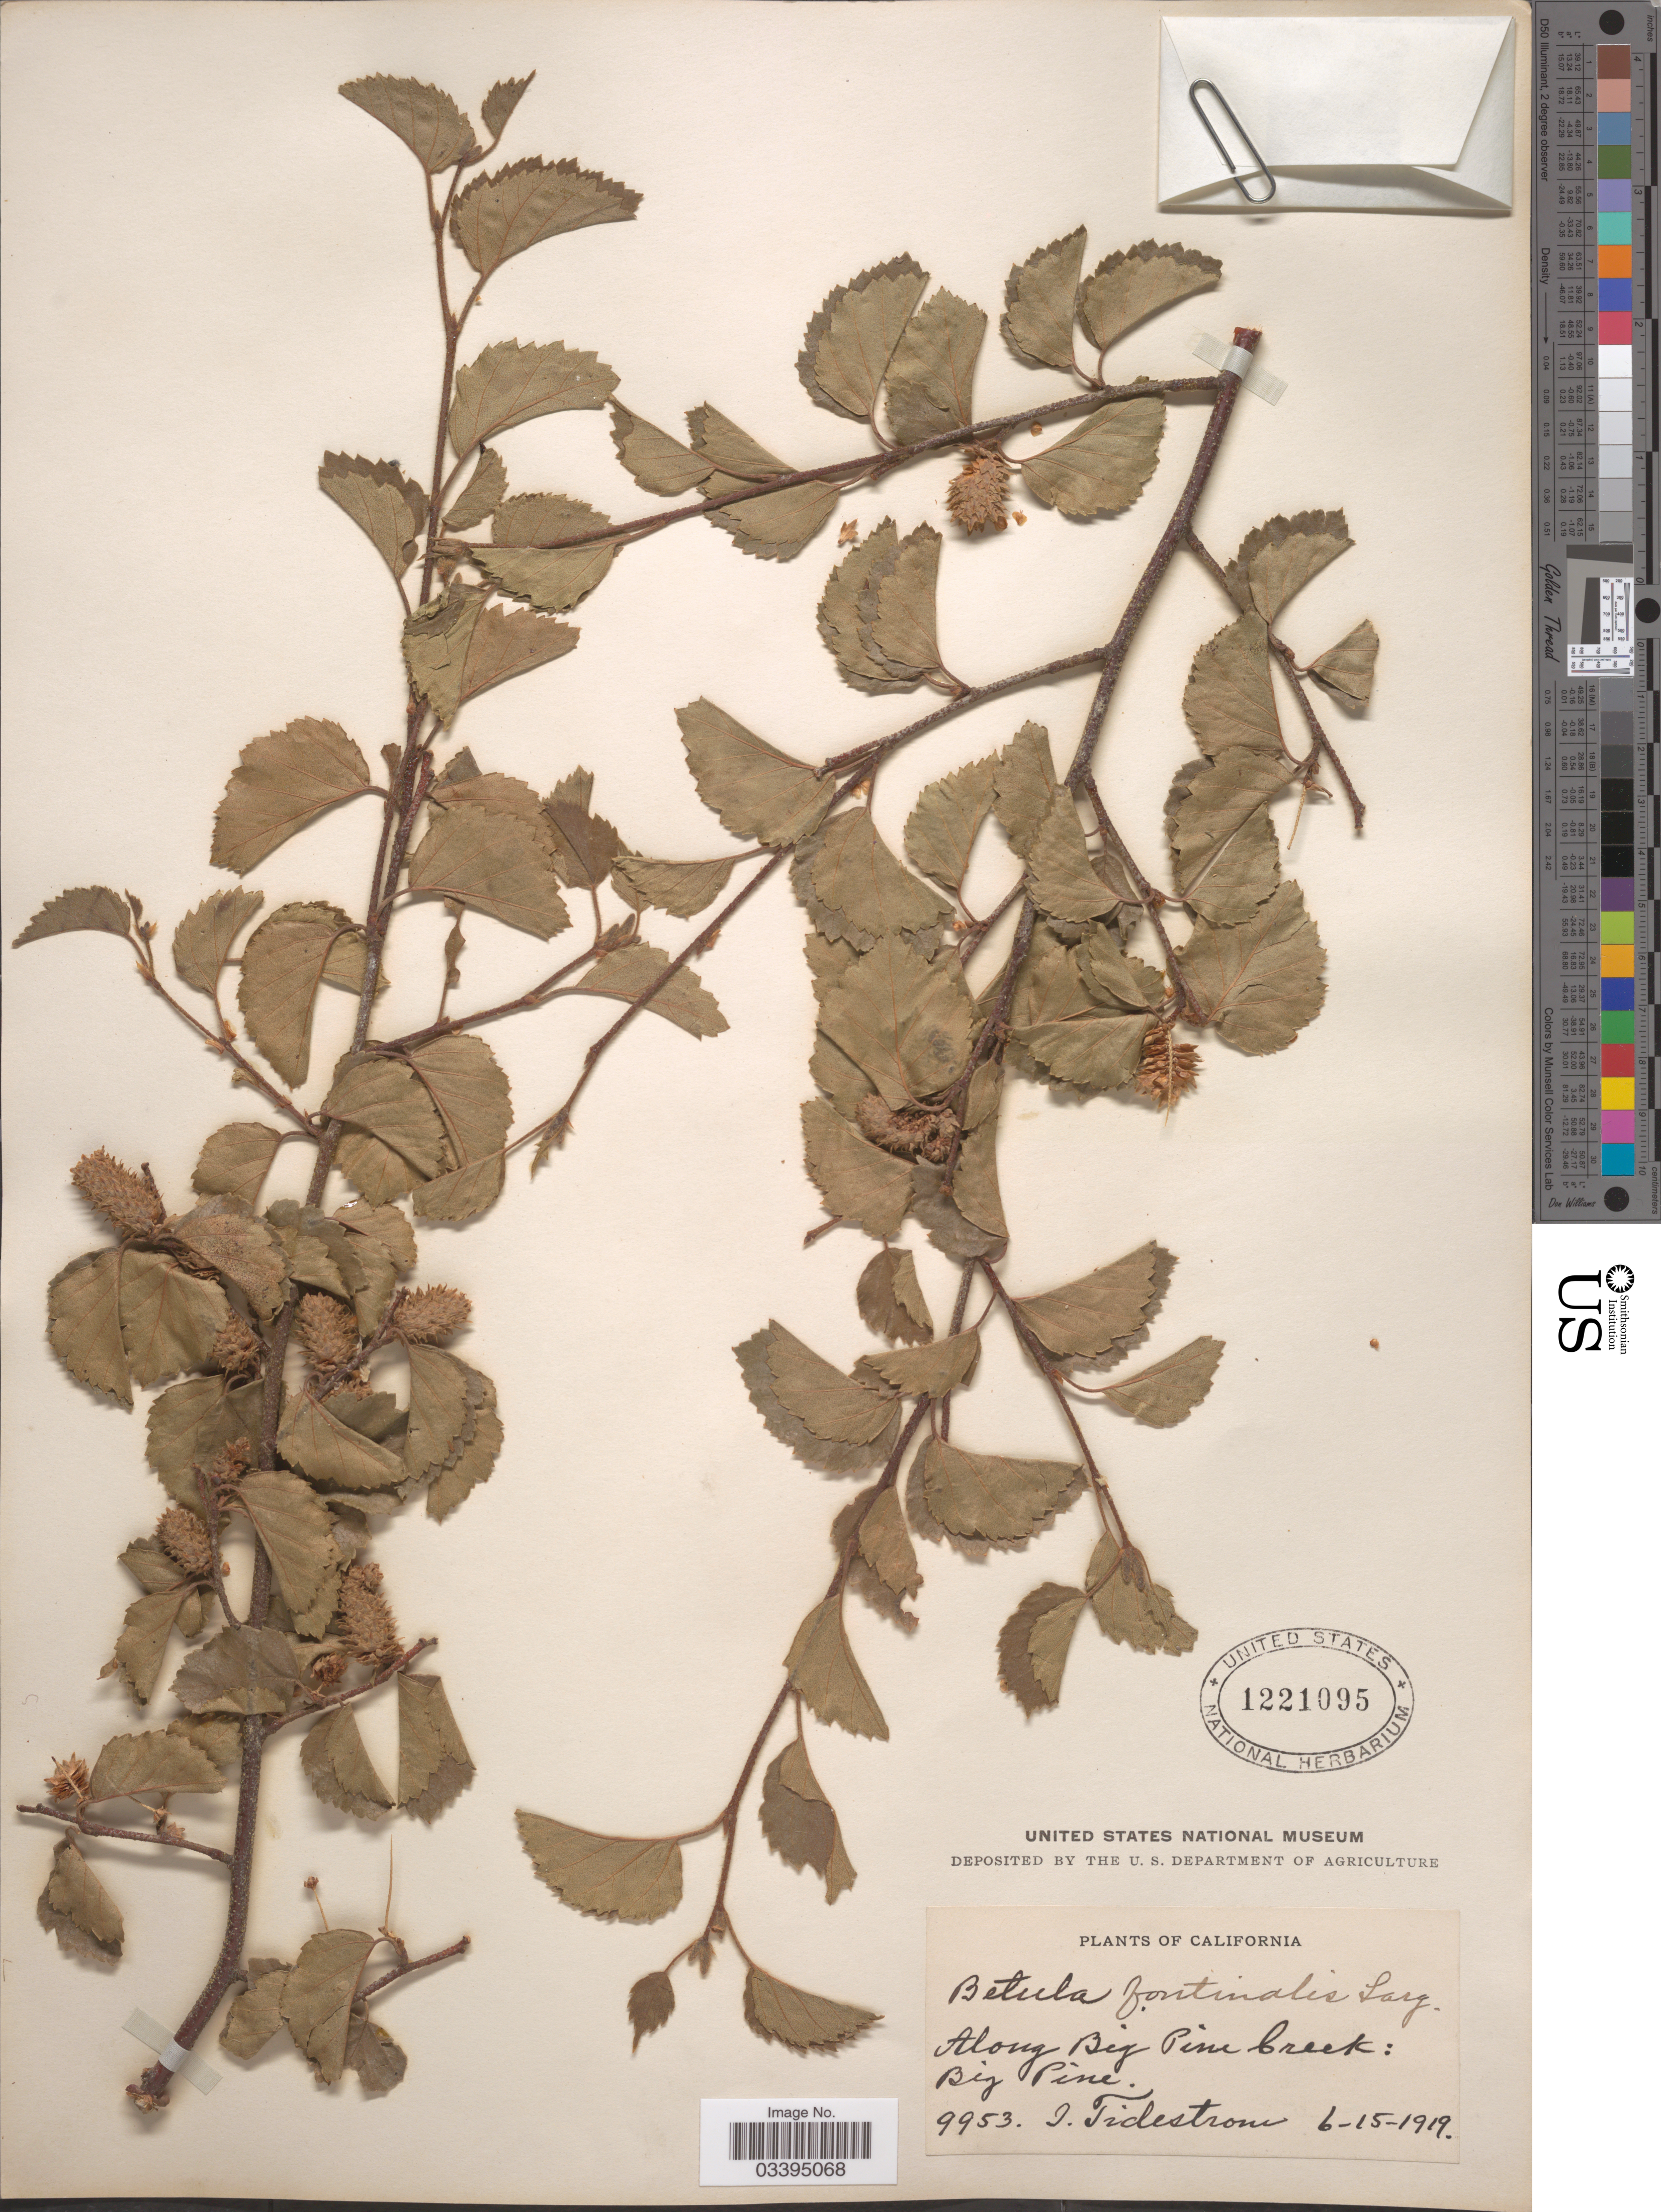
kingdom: Plantae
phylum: Tracheophyta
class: Magnoliopsida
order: Fagales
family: Betulaceae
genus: Betula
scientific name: Betula fontinalis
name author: Sarg.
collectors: I. F. Tidestrom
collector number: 9953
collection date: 1919-06-15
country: United States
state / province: California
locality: Along Big Pine Creek: Big Pine.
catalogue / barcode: US 1221095